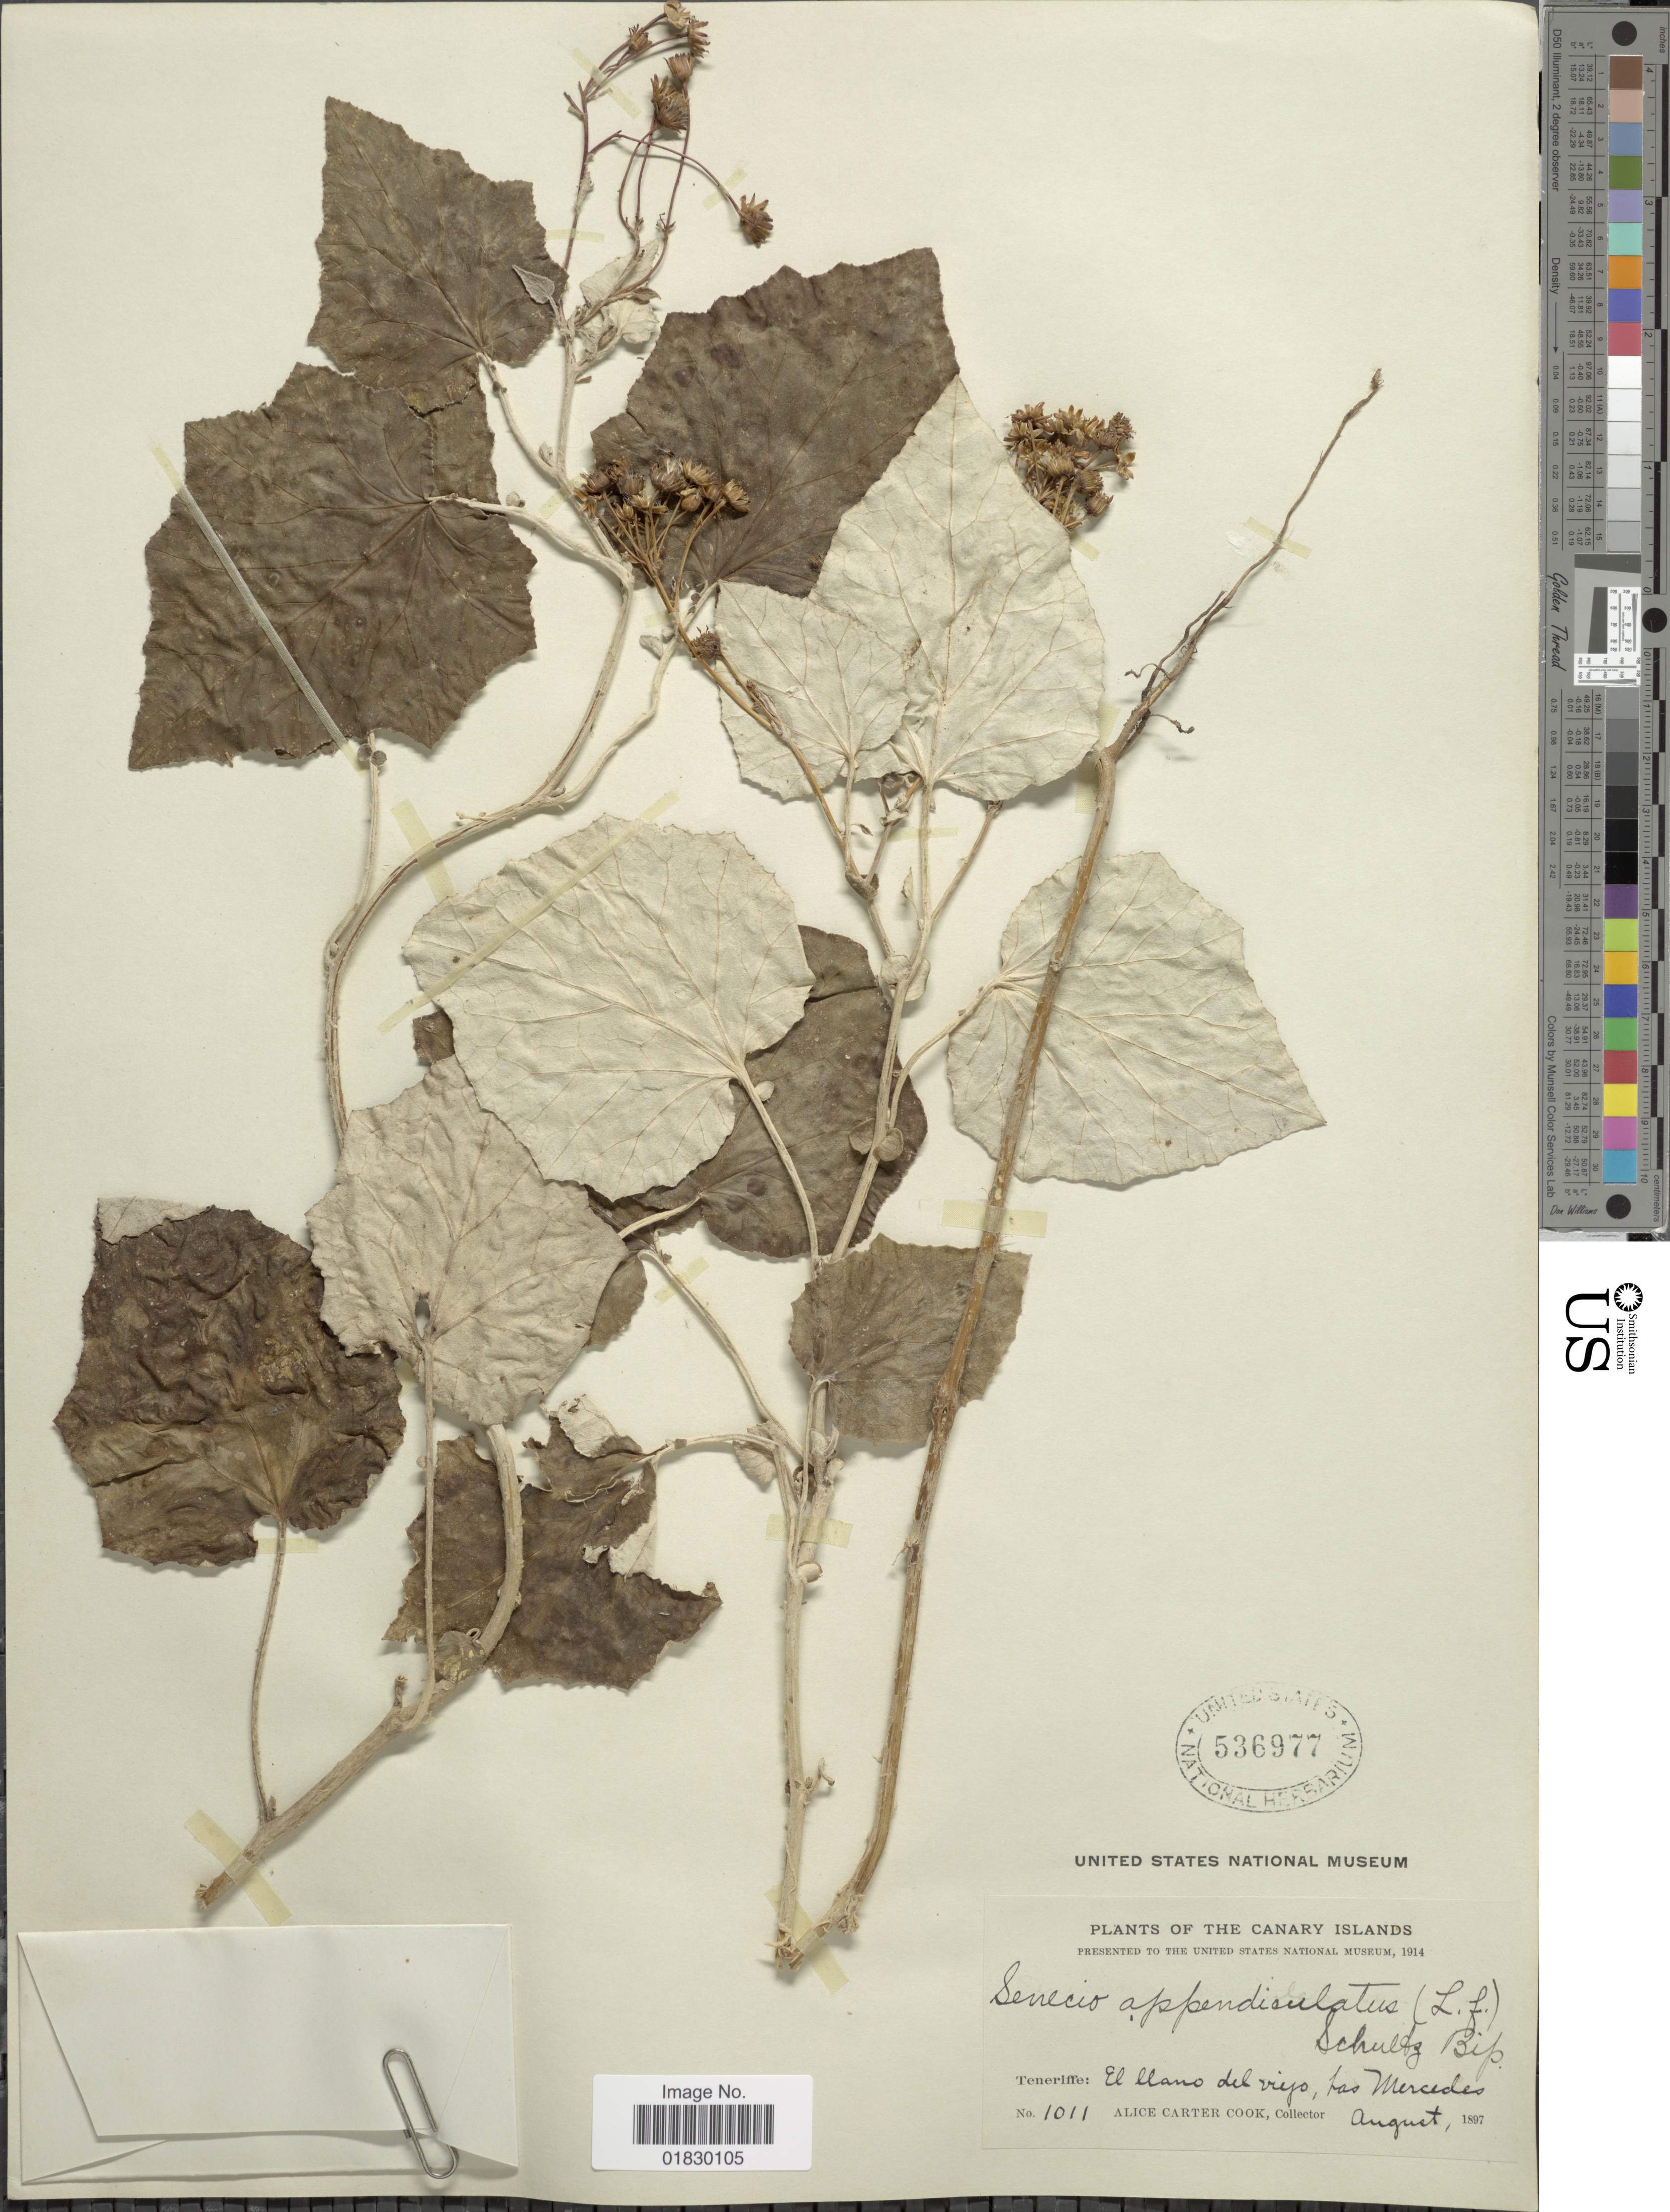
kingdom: Plantae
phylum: Tracheophyta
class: Magnoliopsida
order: Asterales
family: Asteraceae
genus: Pericallis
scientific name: Pericallis appendiculata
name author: (L. f.) B. Nord.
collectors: Alice C. Cook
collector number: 1011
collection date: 1897-08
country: Spain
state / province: Canarias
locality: The Canary Islands, Tenerife: El llano del viejo, Las Mercedes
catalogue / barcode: US 536977